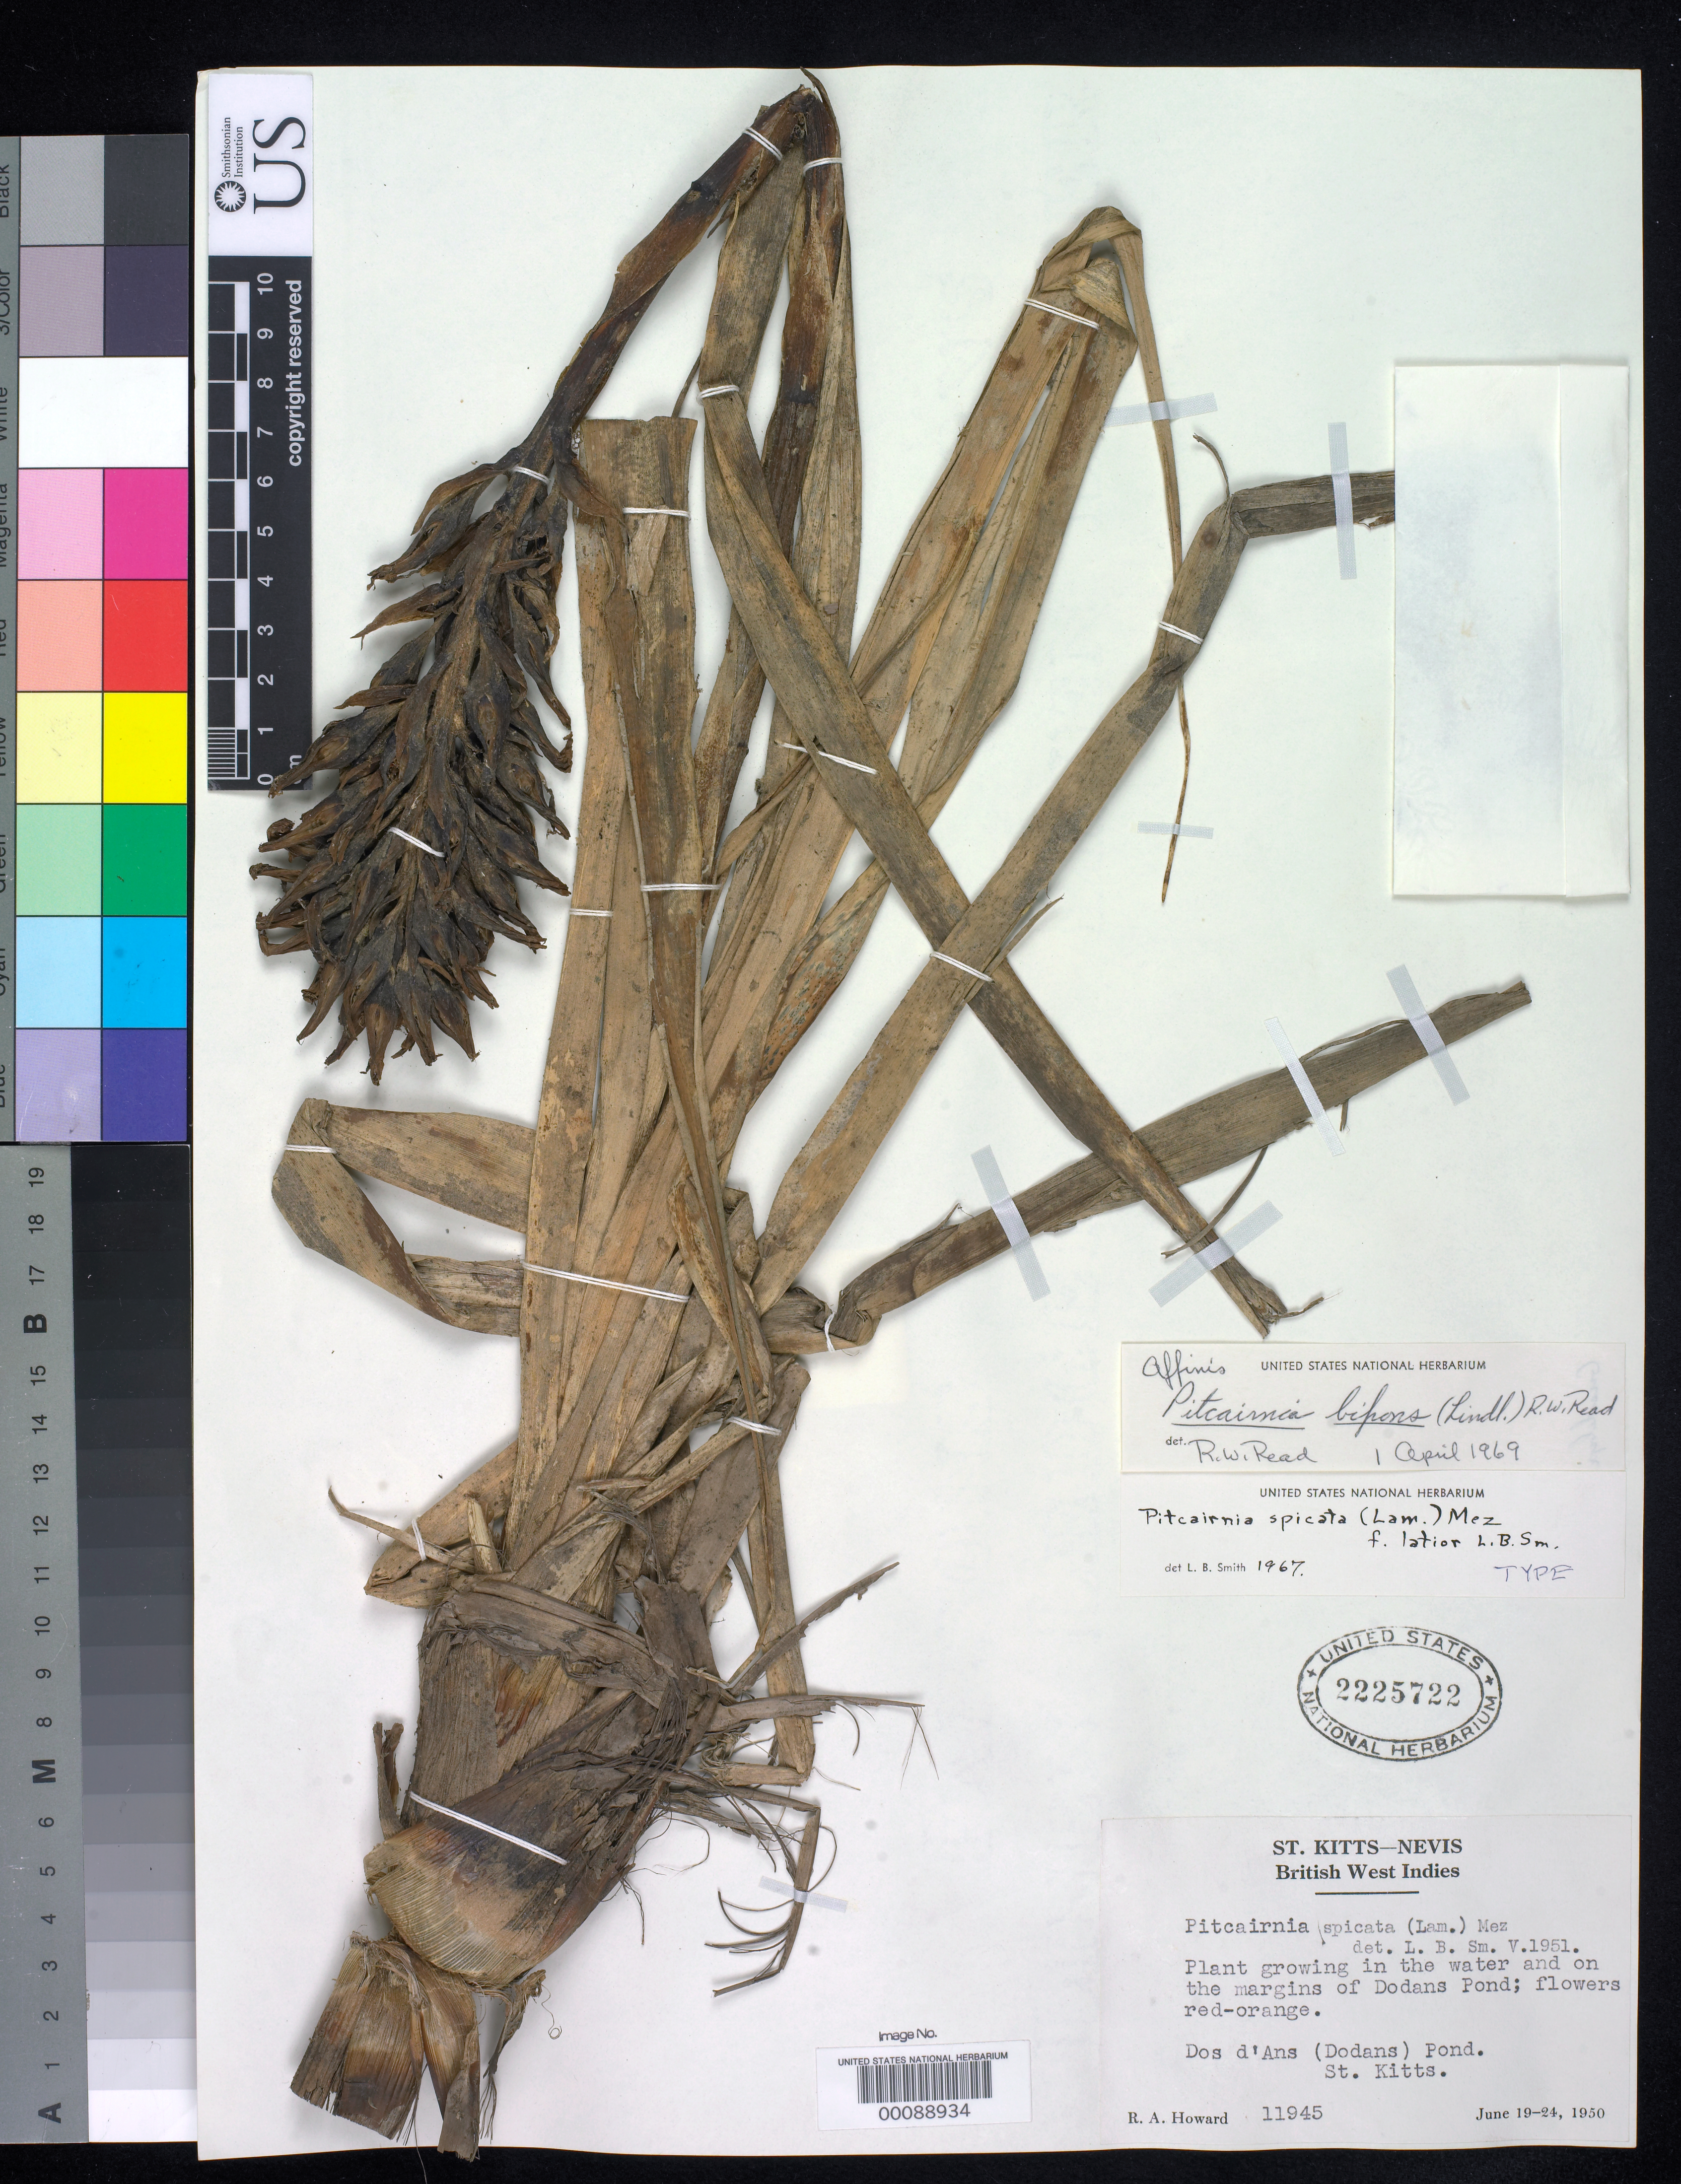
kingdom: Plantae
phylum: Tracheophyta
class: Liliopsida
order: Poales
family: Bromeliaceae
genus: Pitcairnia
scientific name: Pitcairnia spicata f. latior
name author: L.B. Sm.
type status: Holotype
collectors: R. A. Howard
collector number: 11945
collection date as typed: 19 Jun 1950 to 24 Jun 1950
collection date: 1950-06-19/1950-06-24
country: St. Christopher-Nevis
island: St. Christopher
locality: Dodans Pond.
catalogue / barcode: US 2225722